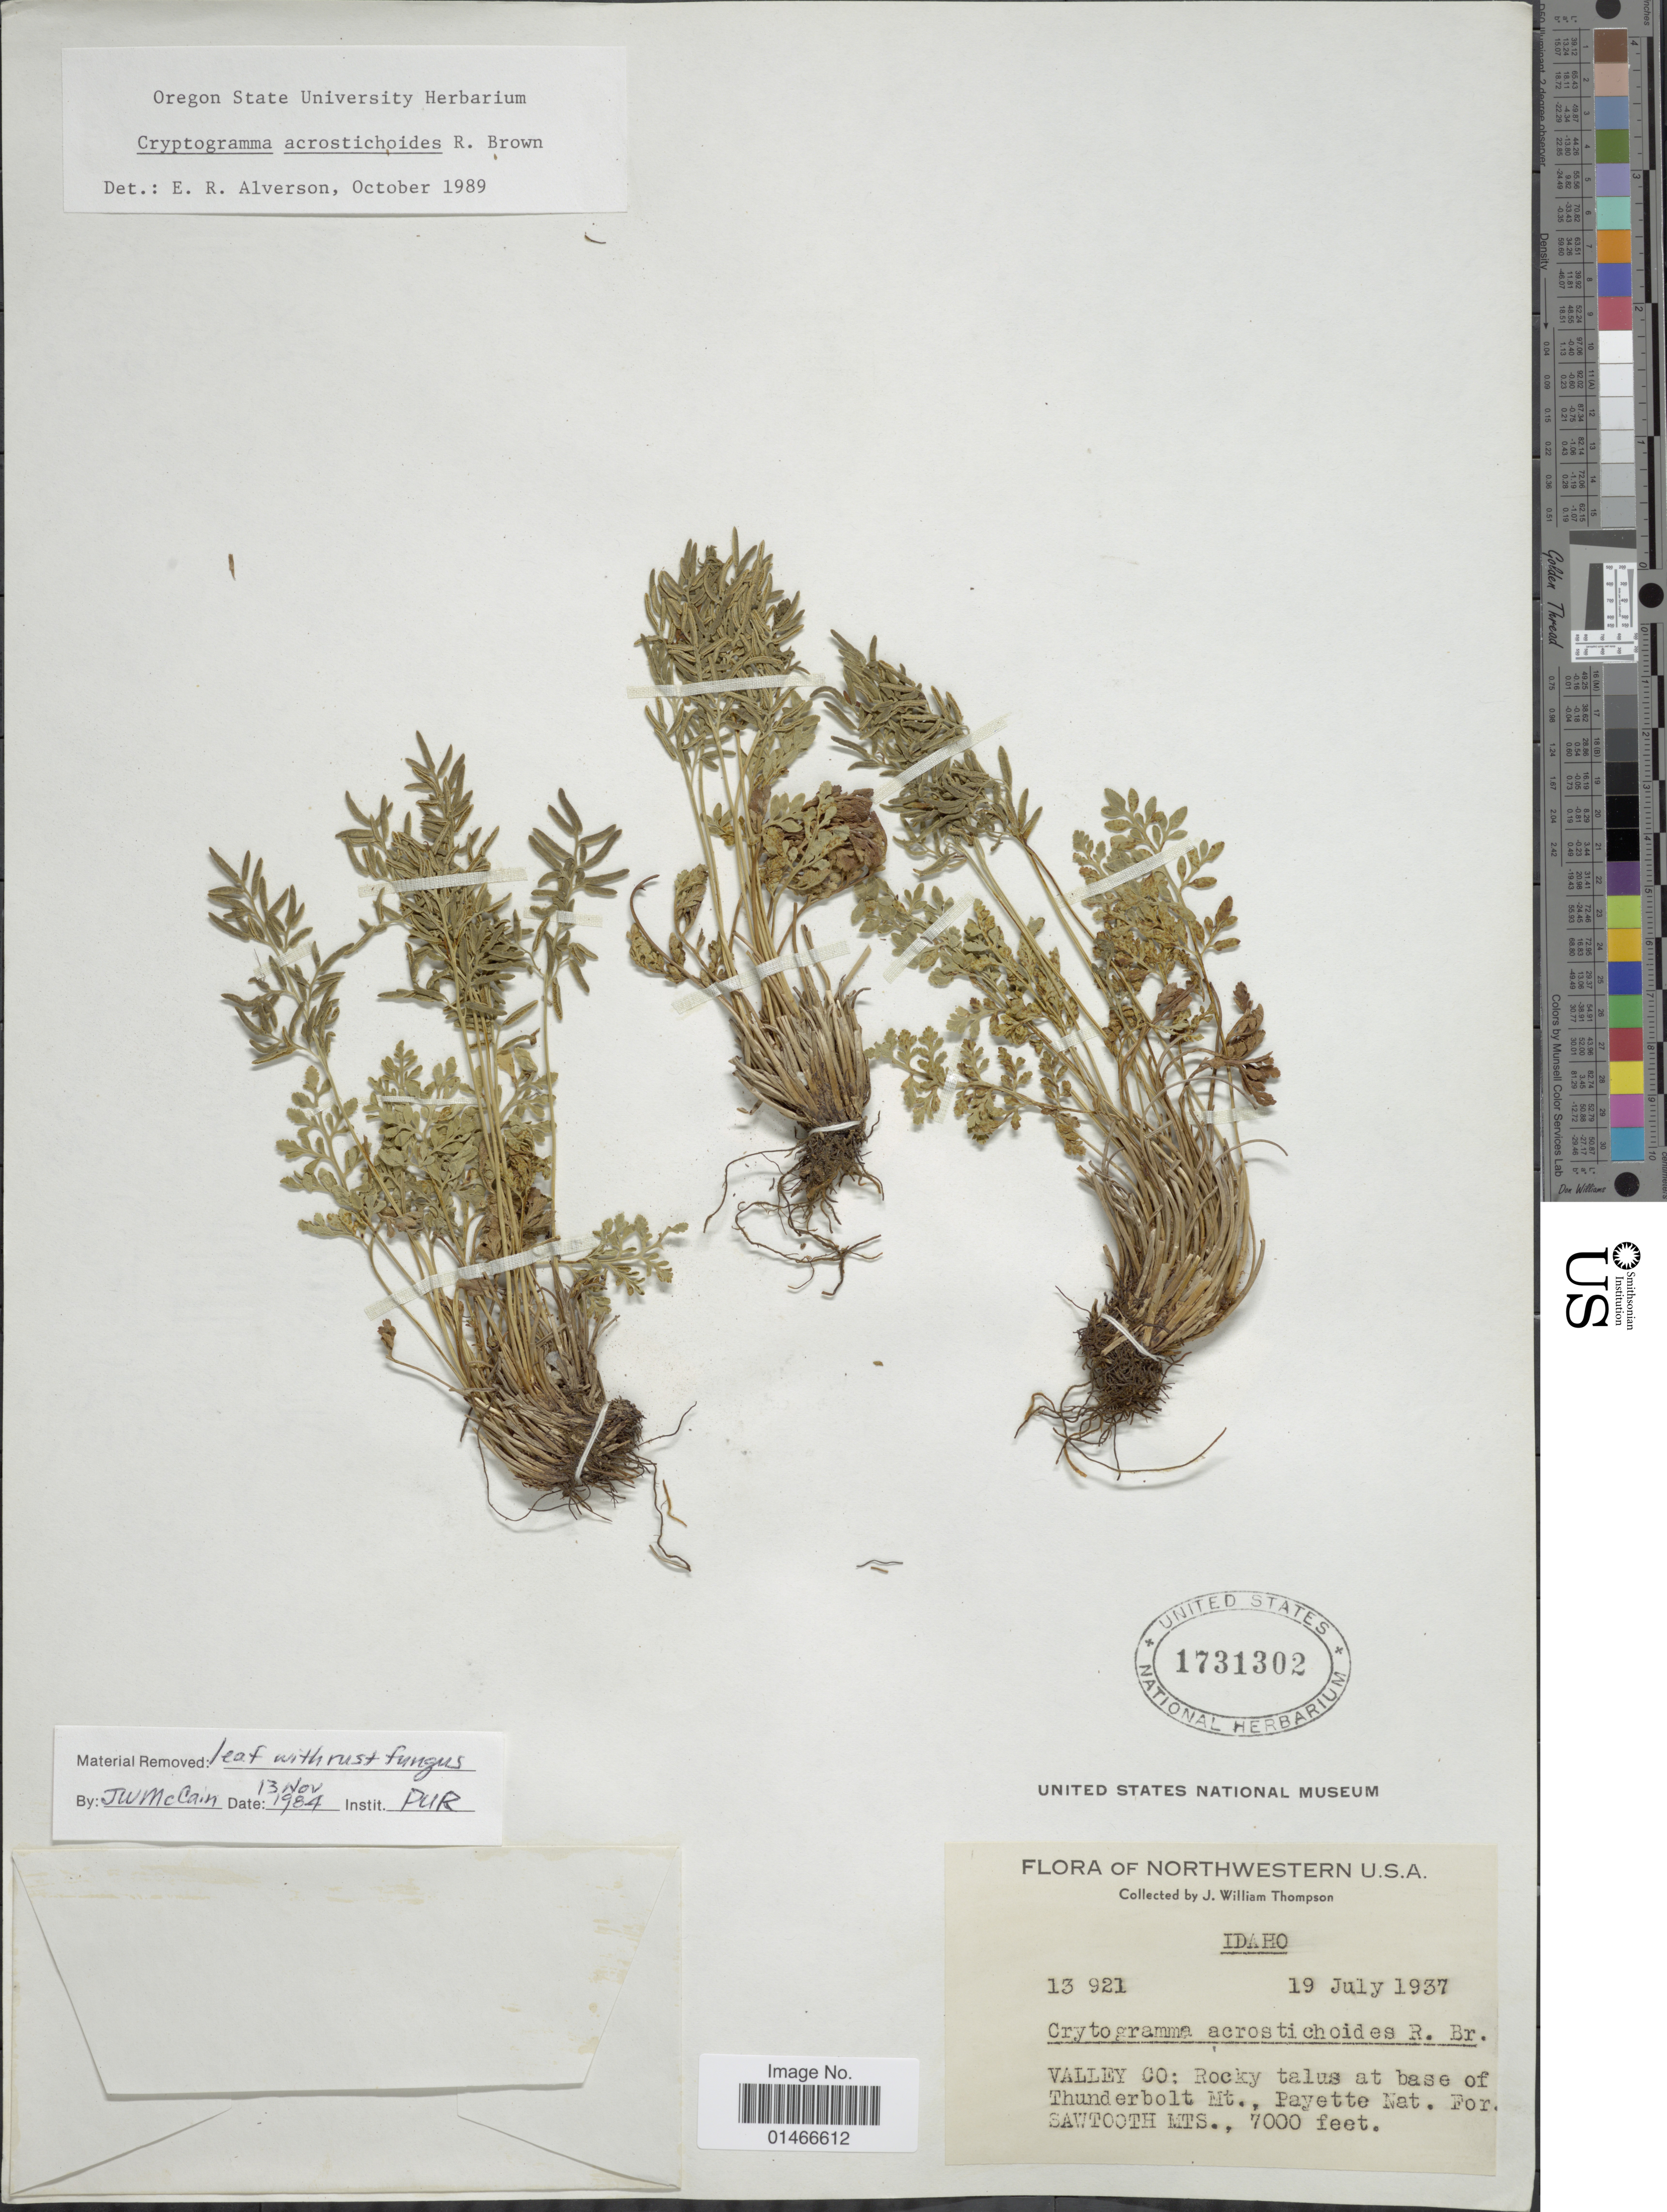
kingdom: Plantae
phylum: Tracheophyta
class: Polypodiopsida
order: Polypodiales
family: Pteridaceae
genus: Cryptogramma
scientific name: Cryptogramma acrostichoides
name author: R. Br.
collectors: J. W. Thompson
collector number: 13921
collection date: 1937-07-29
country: United States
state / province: Idaho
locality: Northwestern U.S.A. Valley Co: Rocky talus at base of Thunderbolt Mt., Payette Nat. For. Sawtooth Mts.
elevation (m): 2134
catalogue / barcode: US 1731302